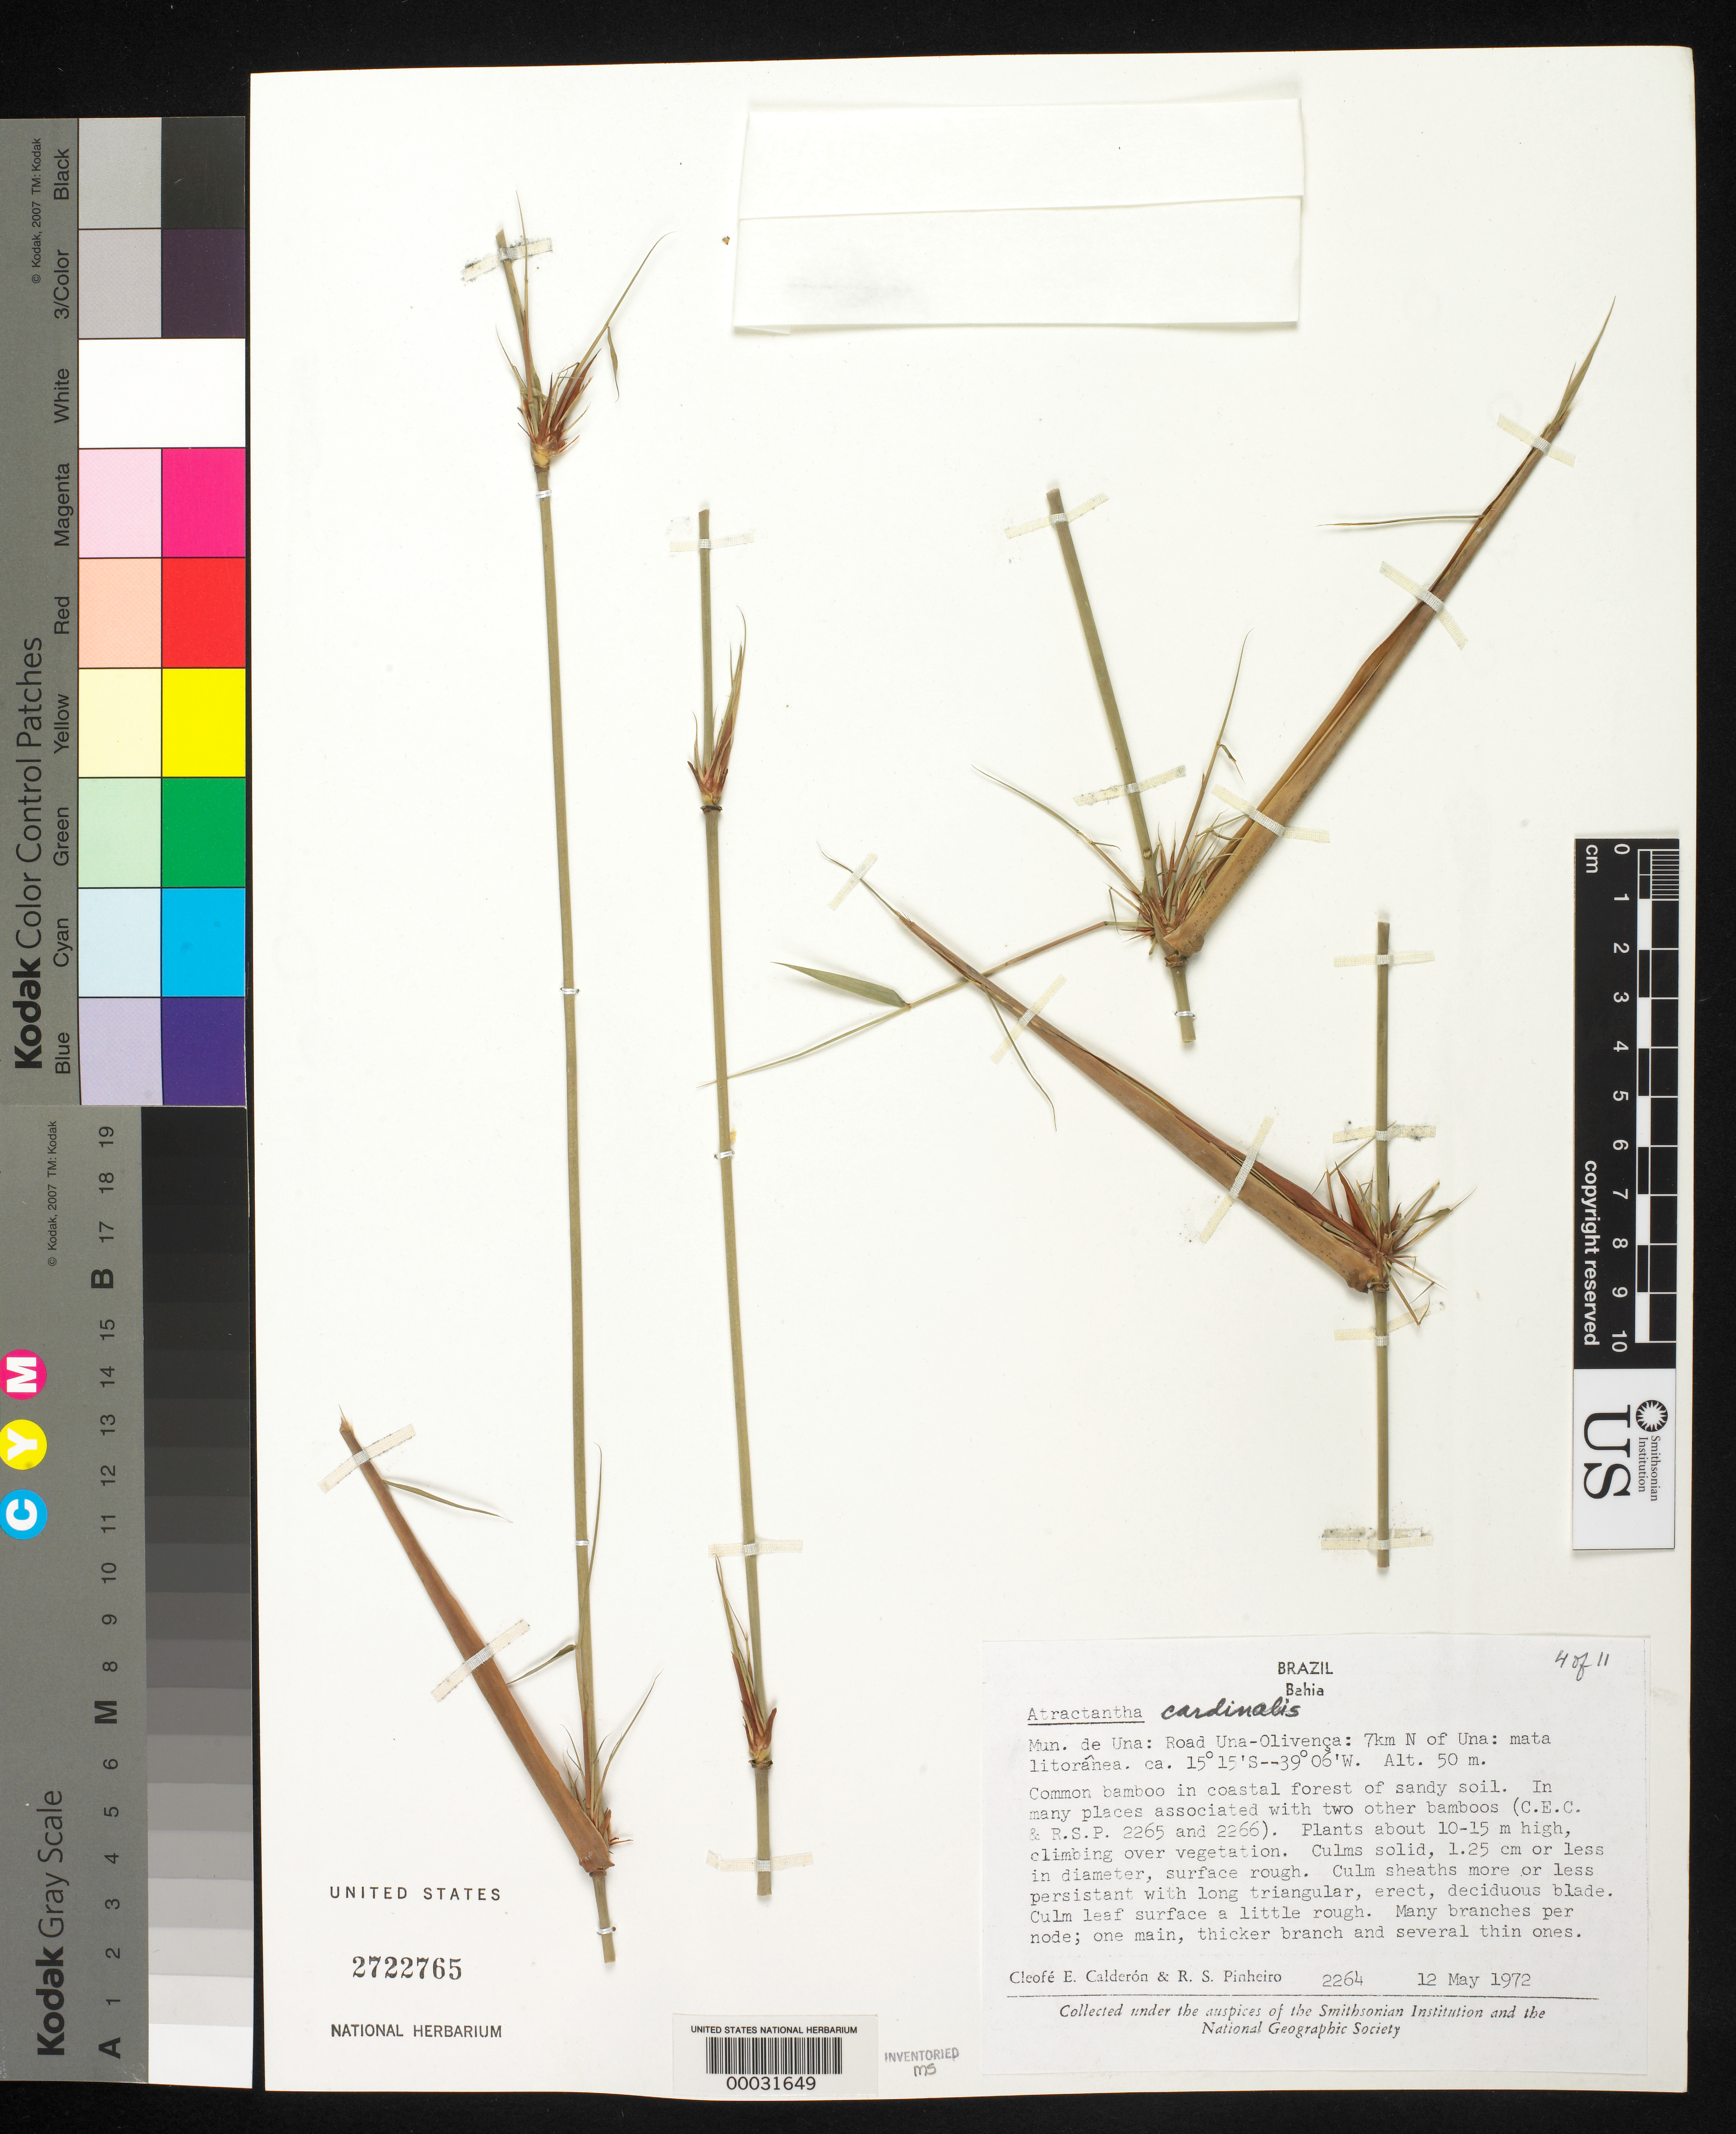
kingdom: Plantae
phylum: Tracheophyta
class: Liliopsida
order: Poales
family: Poaceae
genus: Atractantha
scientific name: Atractantha cardinalis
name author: Judz.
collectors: C. E. Calderón & R. S. Pinheiro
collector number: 2264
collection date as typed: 12 May 1972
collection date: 1972-05-12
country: Brazil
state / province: Bahia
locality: Una, olivenca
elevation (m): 50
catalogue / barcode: US 2722765